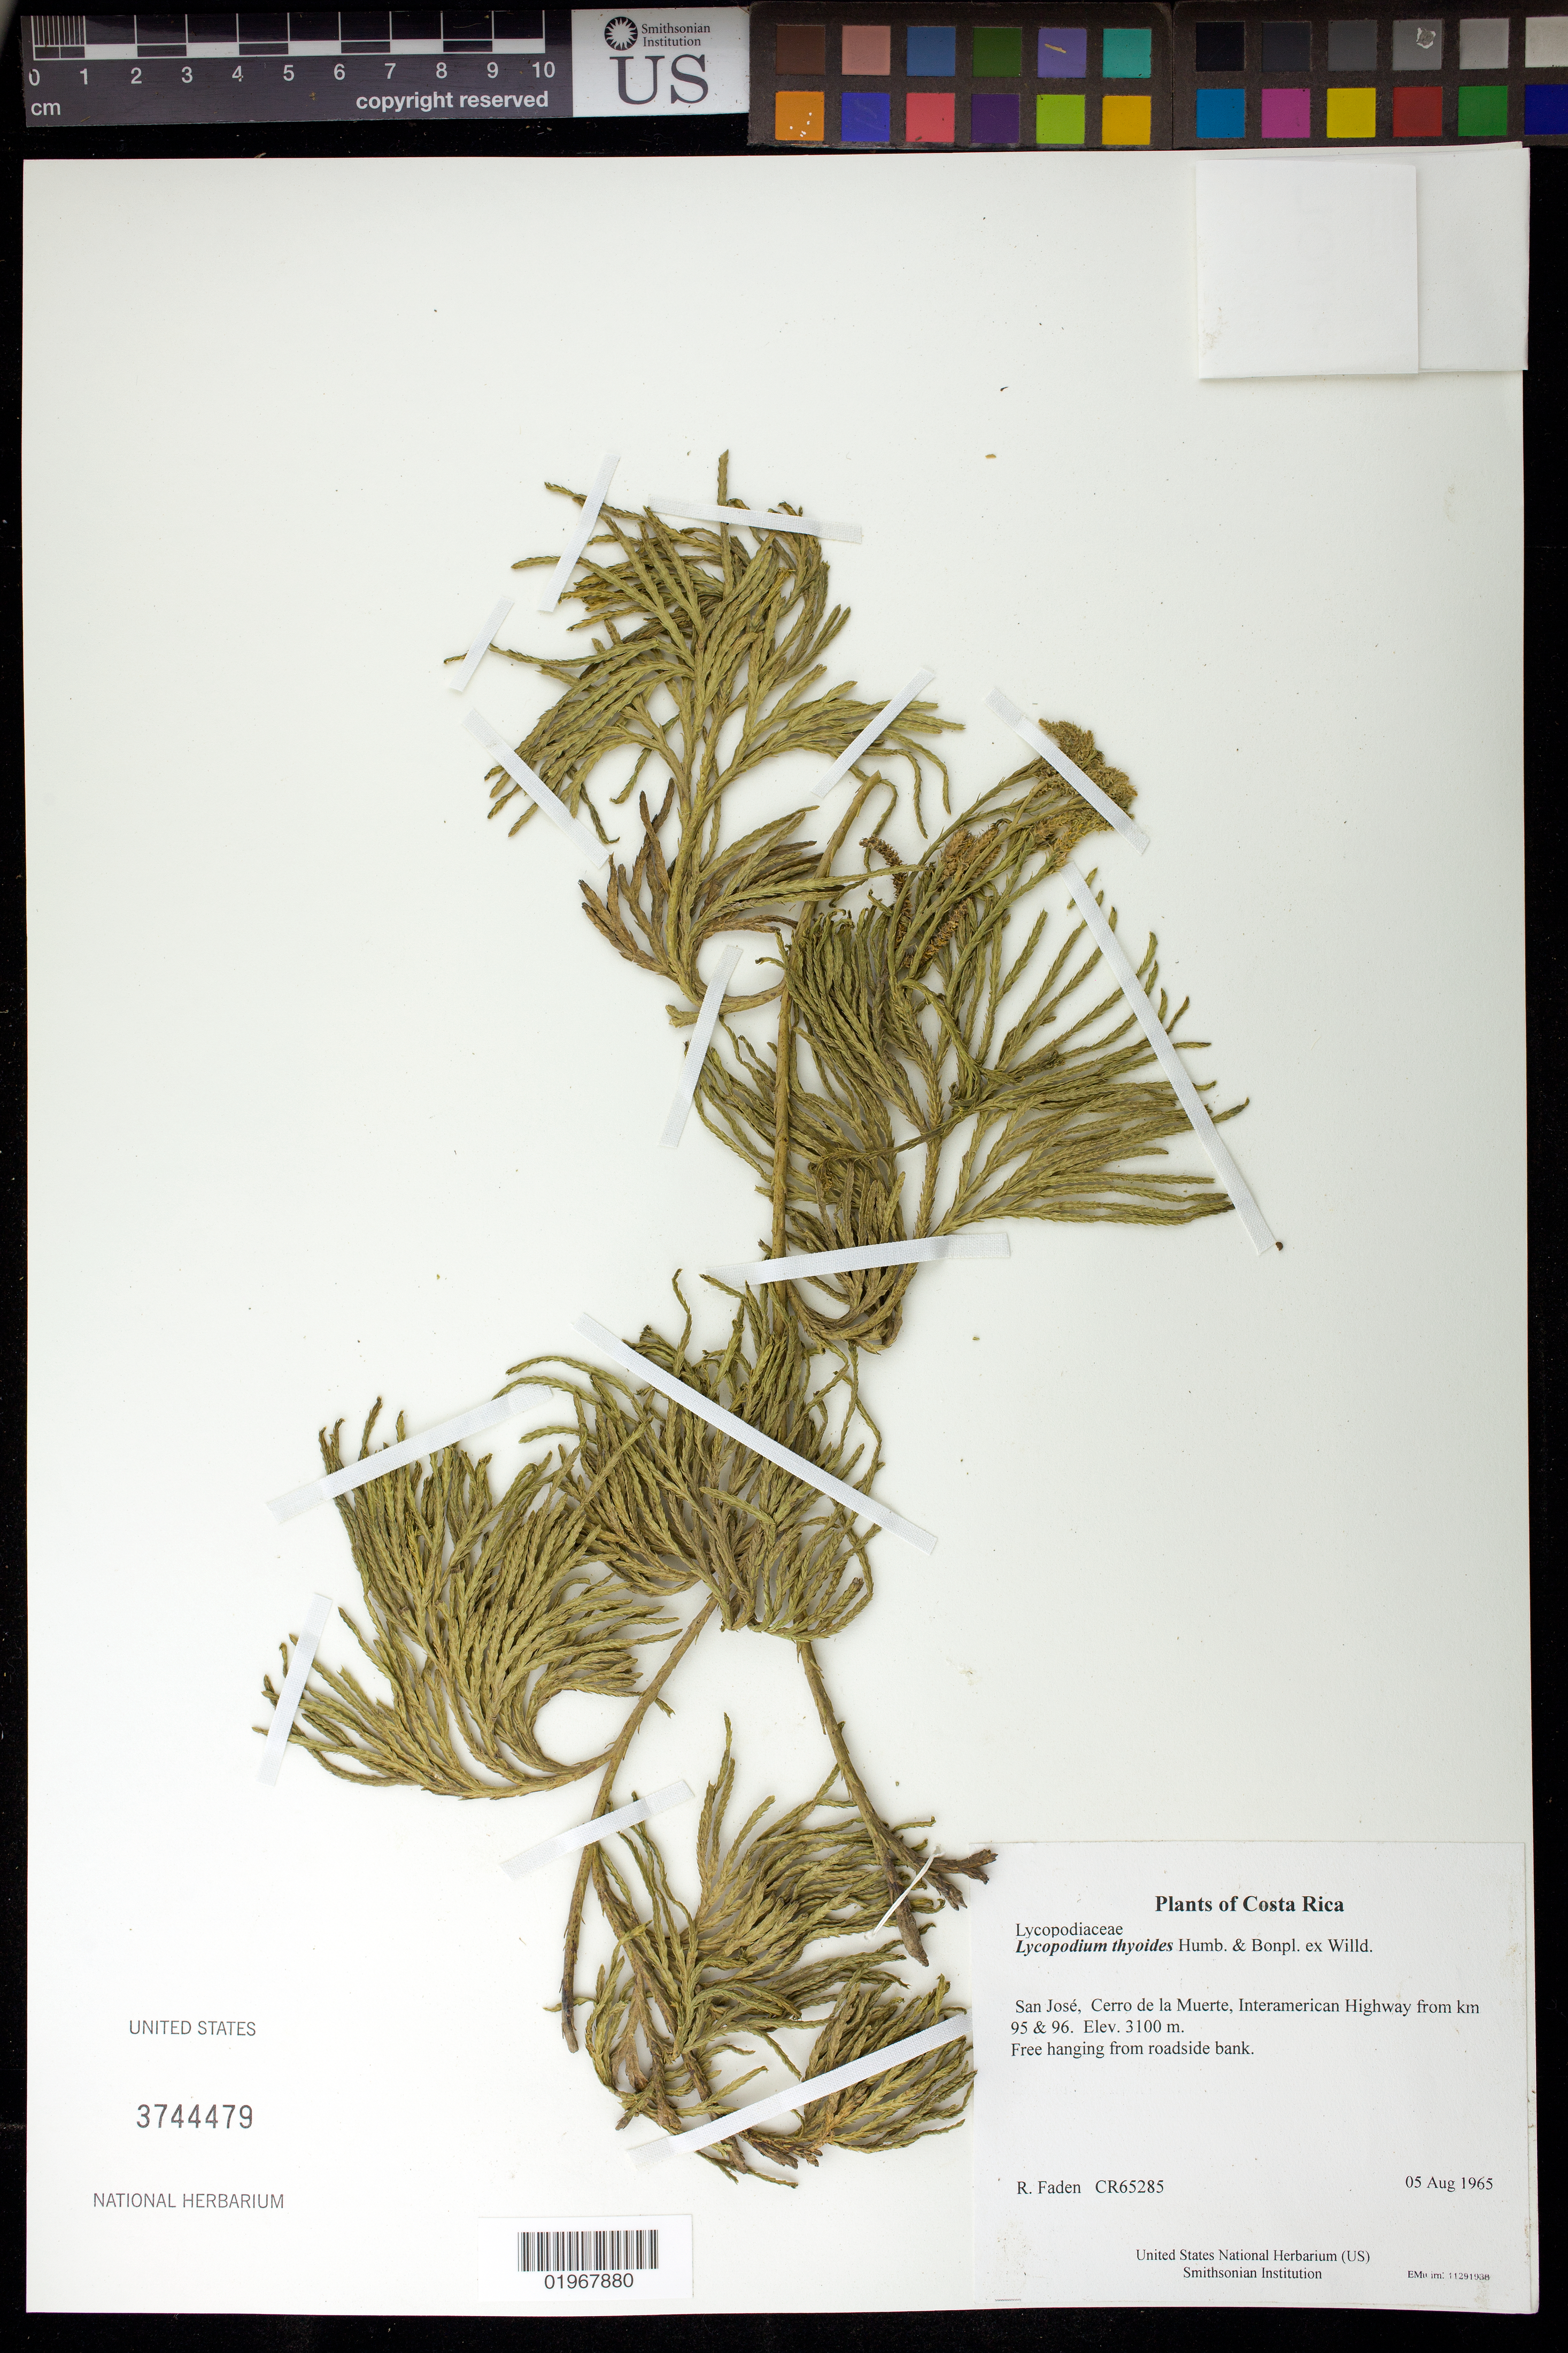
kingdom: Plantae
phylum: Tracheophyta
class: Lycopodiopsida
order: Lycopodiales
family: Lycopodiaceae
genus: Diphasiastrum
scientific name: Diphasiastrum thyoides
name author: (Humb. & Bonpl. ex Willd.) Holub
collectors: R. B. Faden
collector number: CR65285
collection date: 1965-08-05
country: Costa Rica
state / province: San José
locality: Cerro de la Muerte, Interamerican Highway from km 95 & 96.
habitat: Free hanging from roadside bank.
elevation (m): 3100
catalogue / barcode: US 3744479